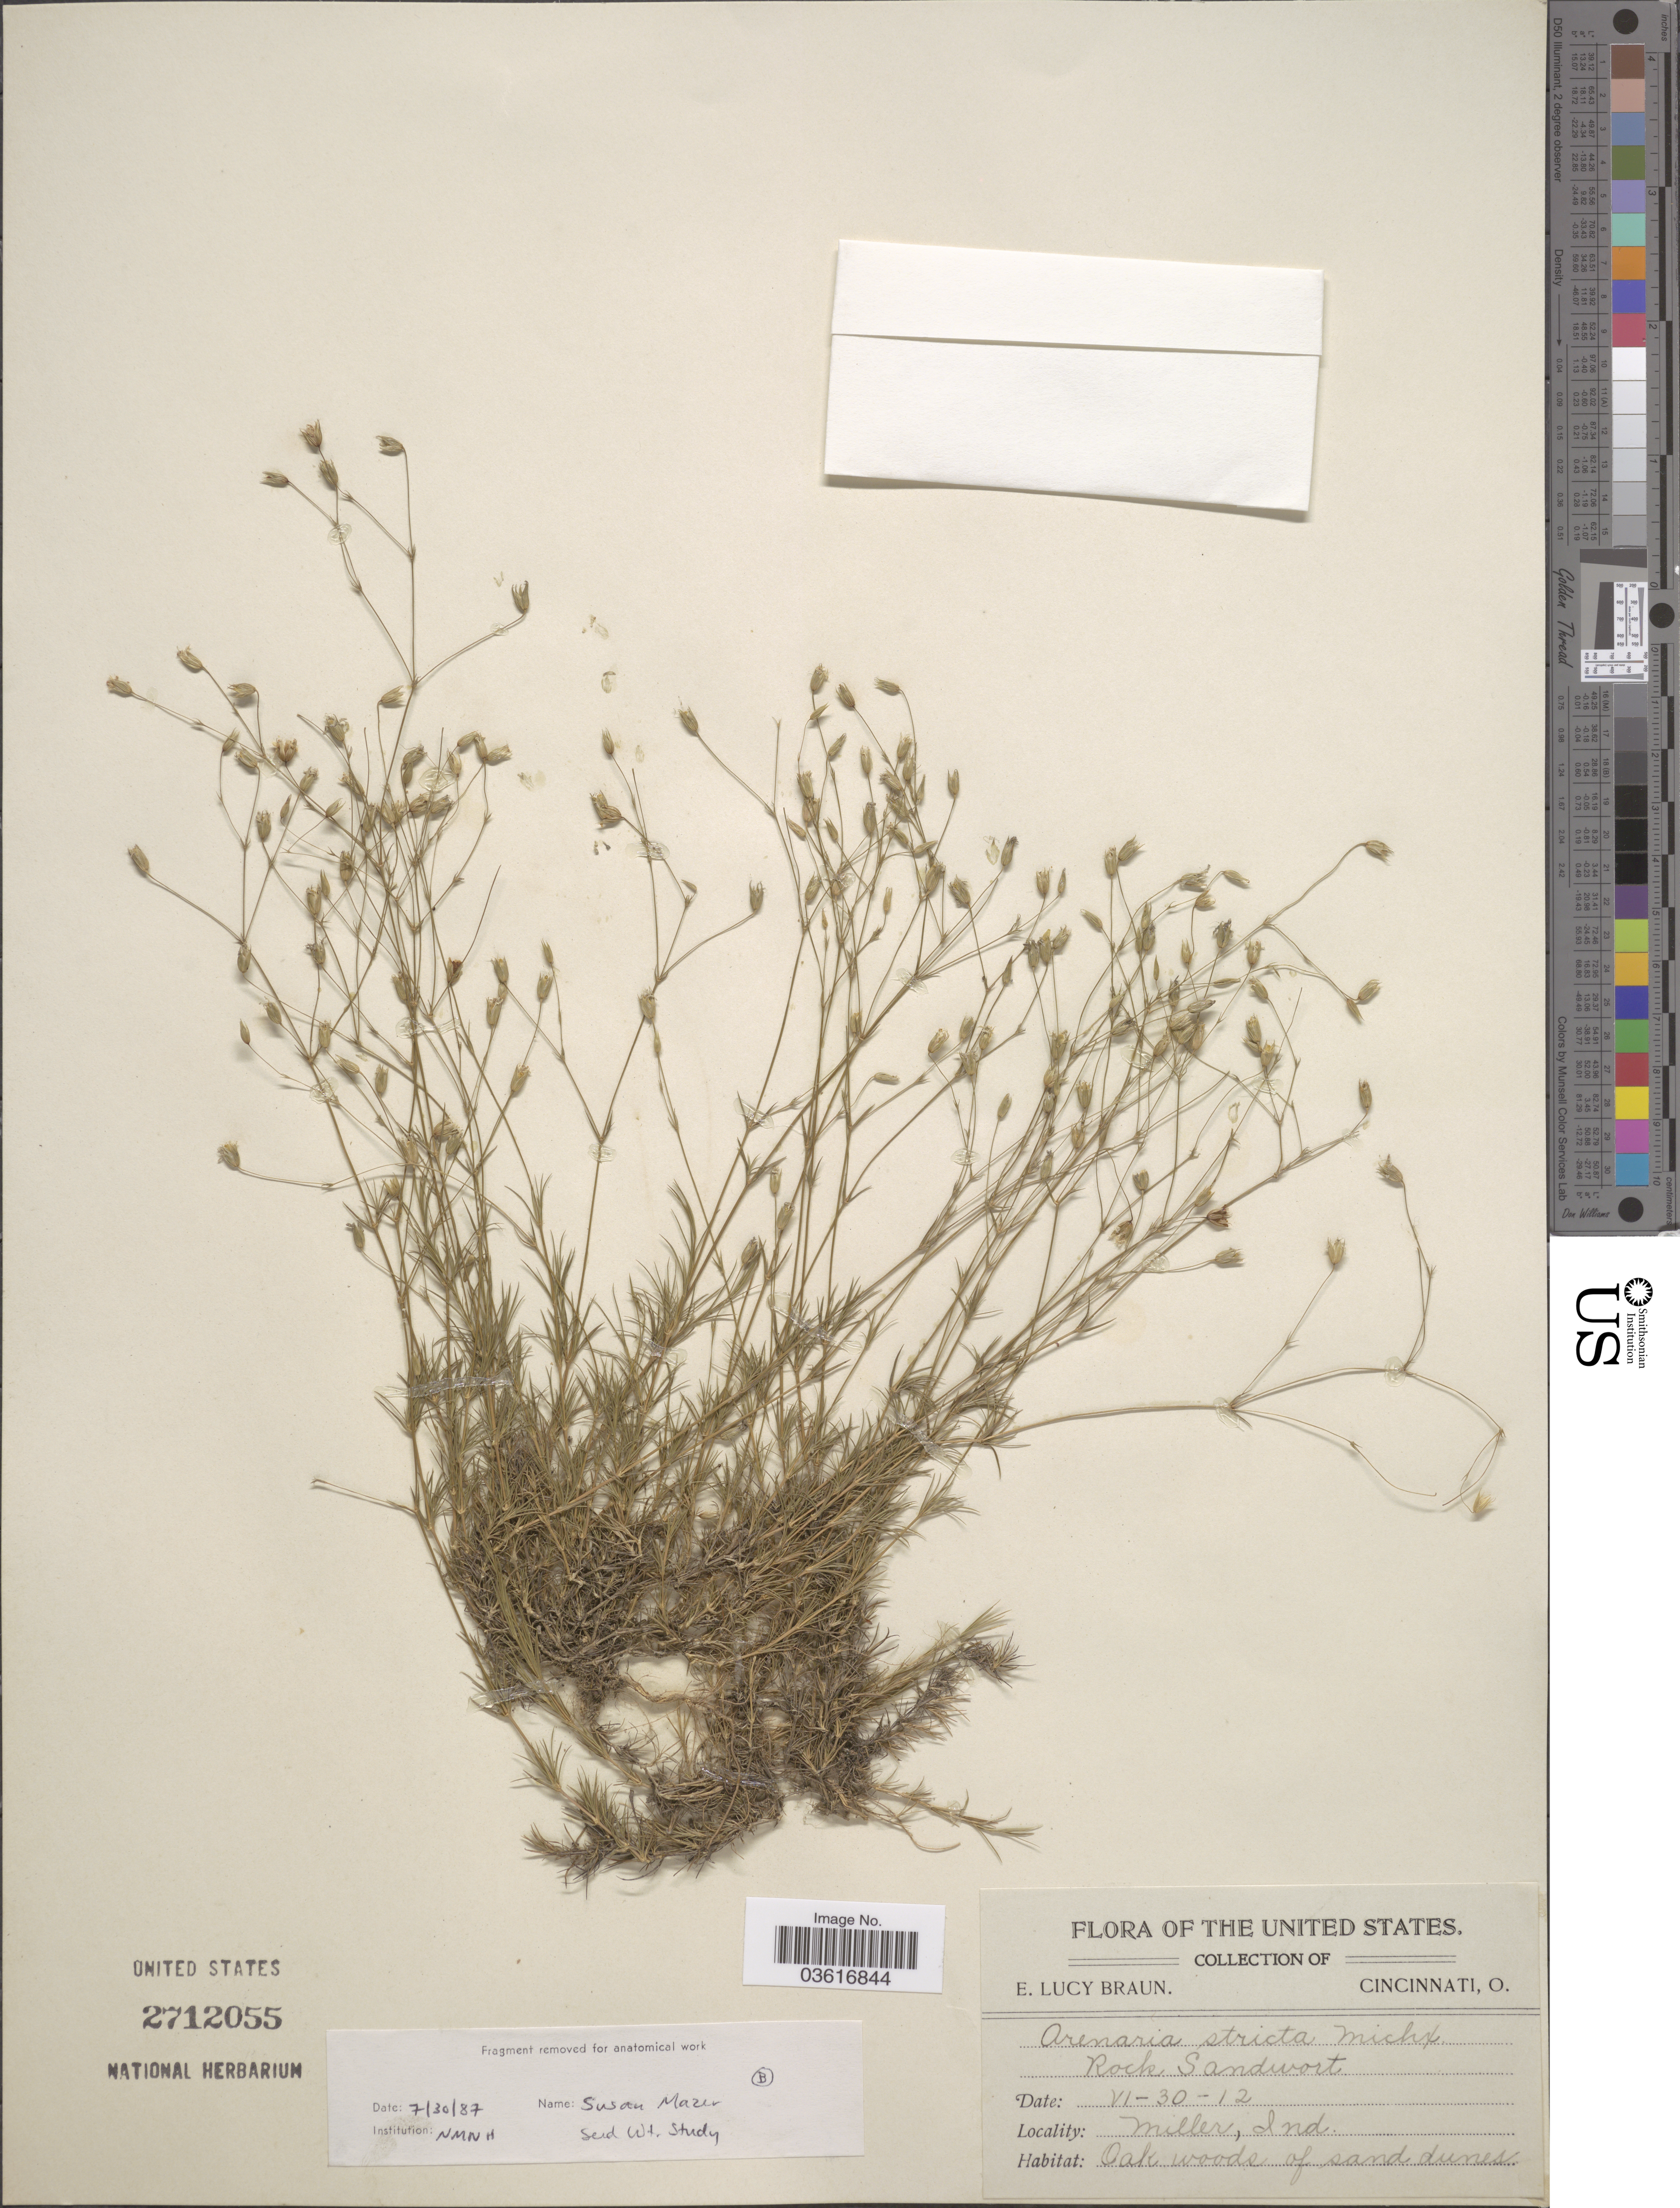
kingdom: Plantae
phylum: Tracheophyta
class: Magnoliopsida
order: Caryophyllales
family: Caryophyllaceae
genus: Minuartia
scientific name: Minuartia stricta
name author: (Sw.) Hiern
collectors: E. L. Braun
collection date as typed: Transcribed d/m/y: 30/6/12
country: United States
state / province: Indiana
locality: Miller.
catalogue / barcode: US 2712055